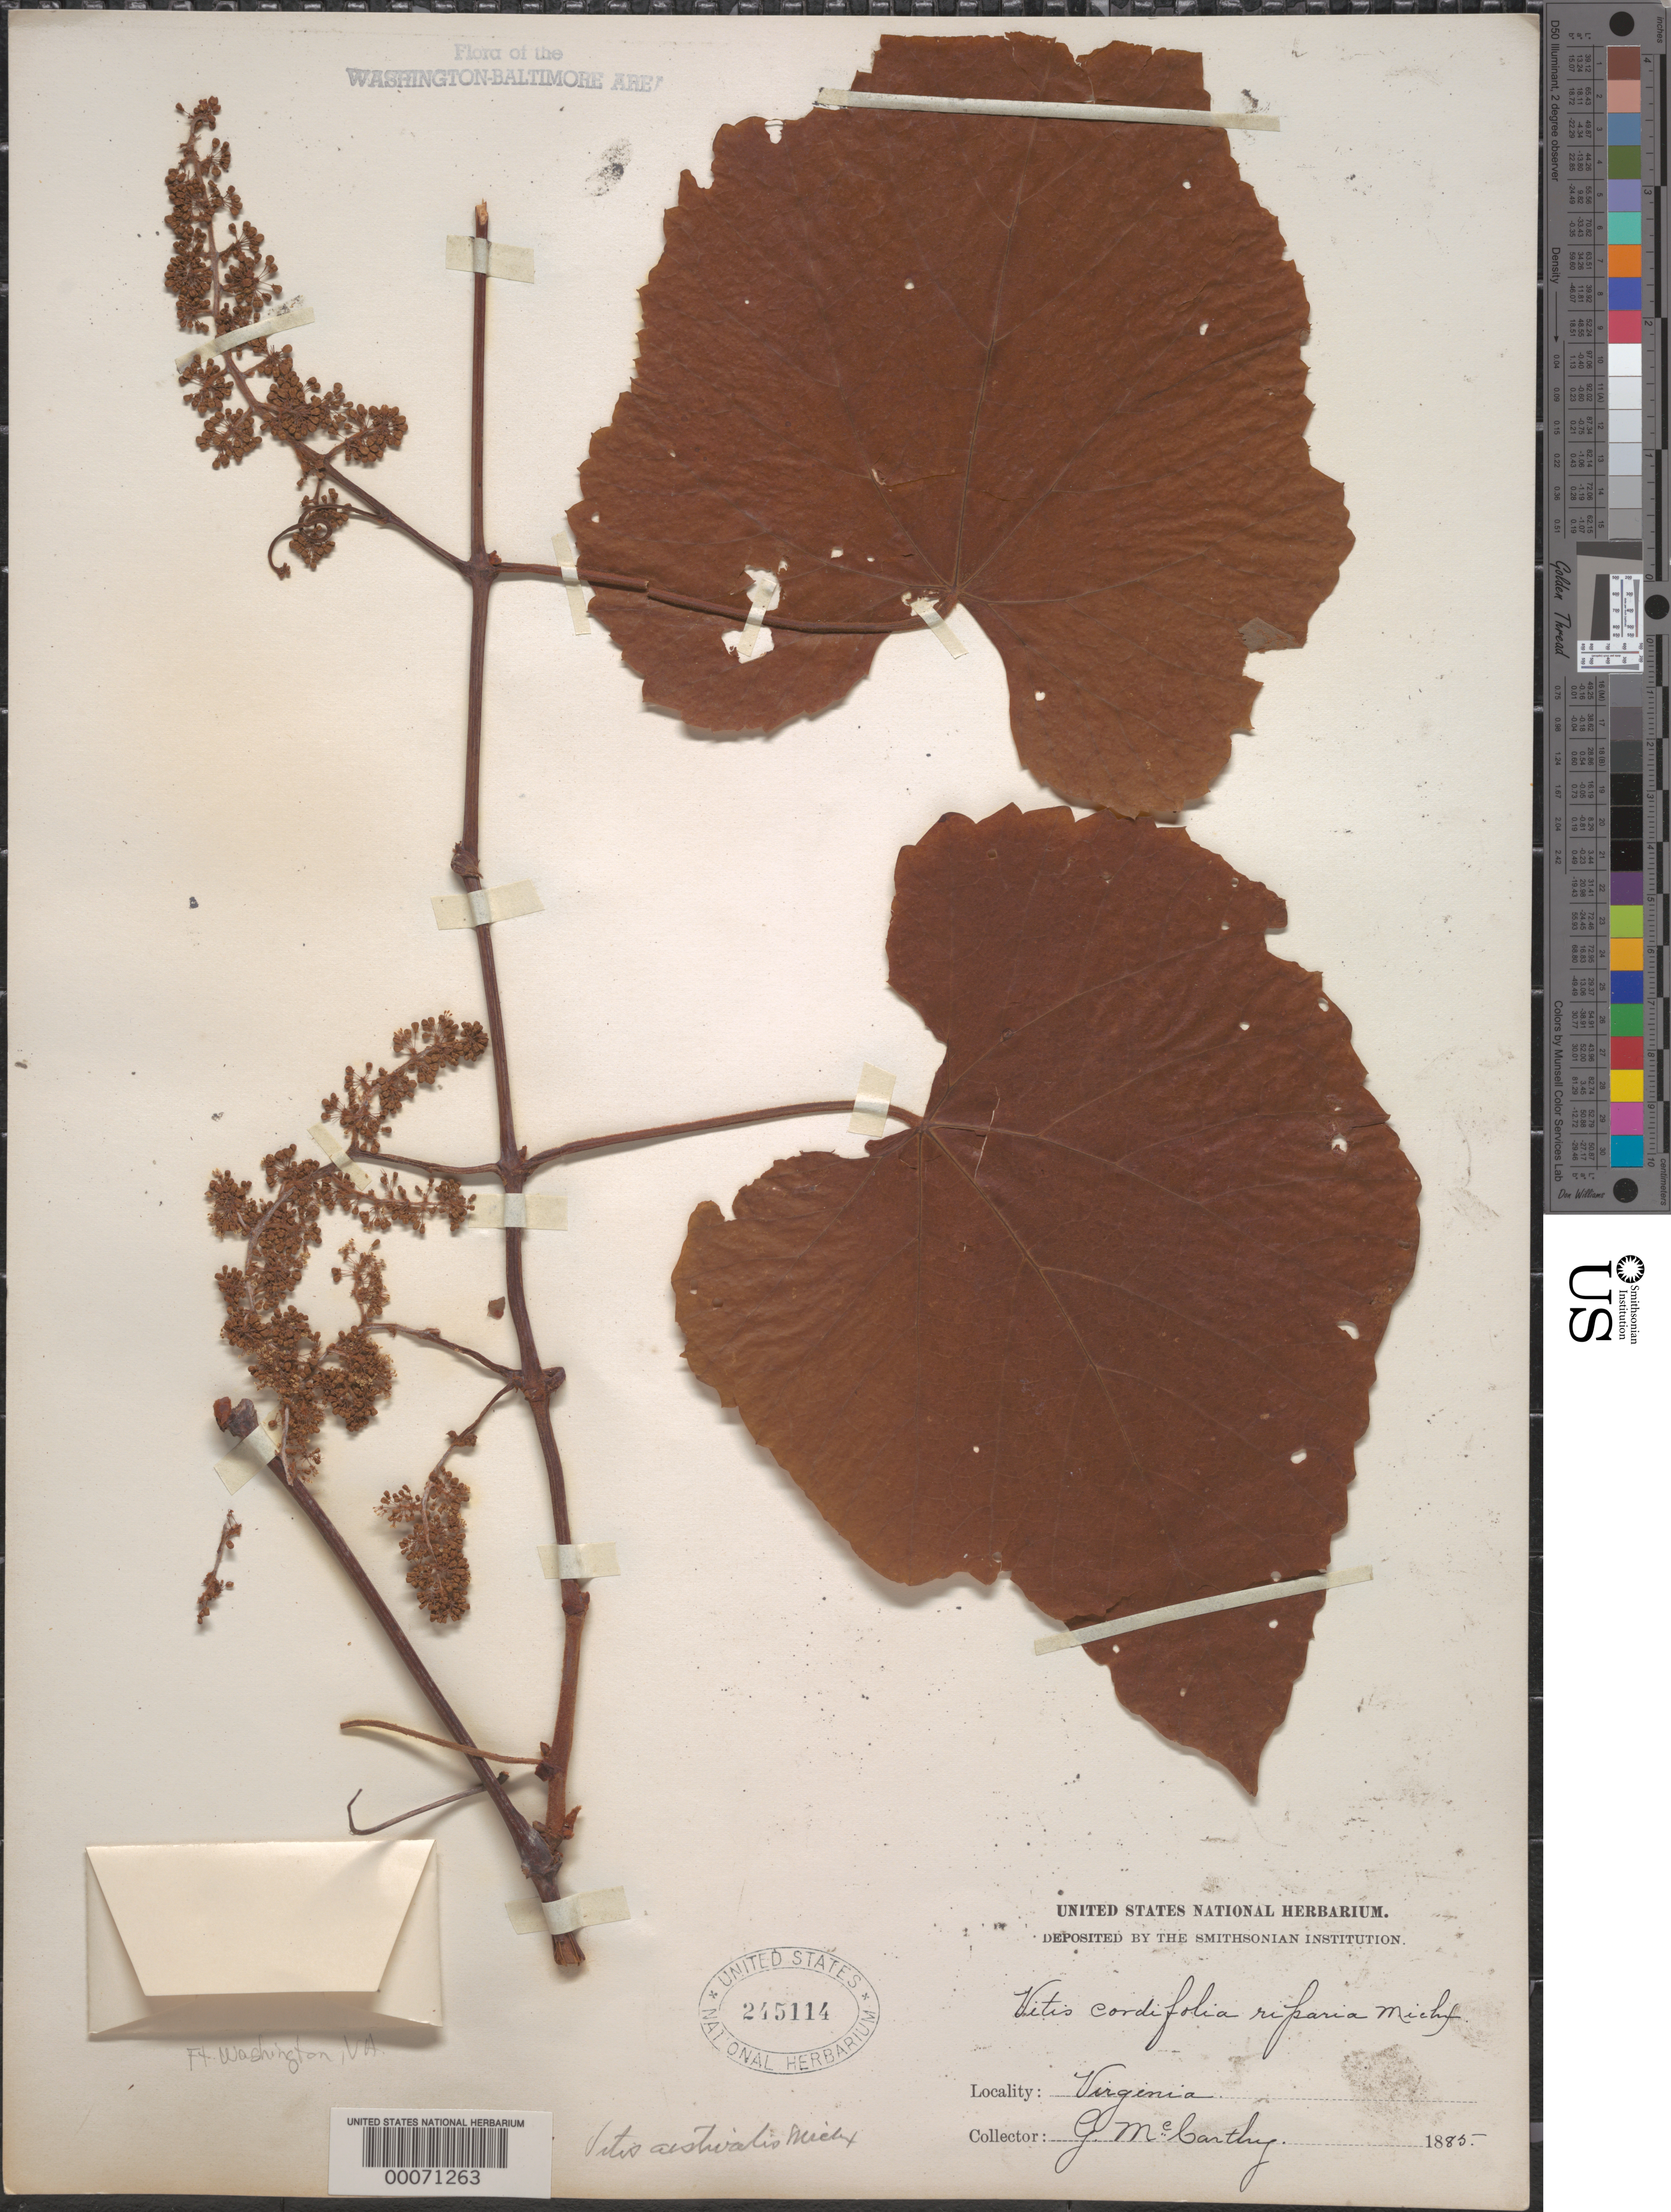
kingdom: Plantae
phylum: Tracheophyta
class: Magnoliopsida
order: Vitales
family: Vitaceae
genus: Vitis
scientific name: Vitis aestivalis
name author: Michx.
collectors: G. McCarthy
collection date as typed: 1885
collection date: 1885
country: United States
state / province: Virginia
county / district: Fairfax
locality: West Falls Church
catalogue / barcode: US 245114